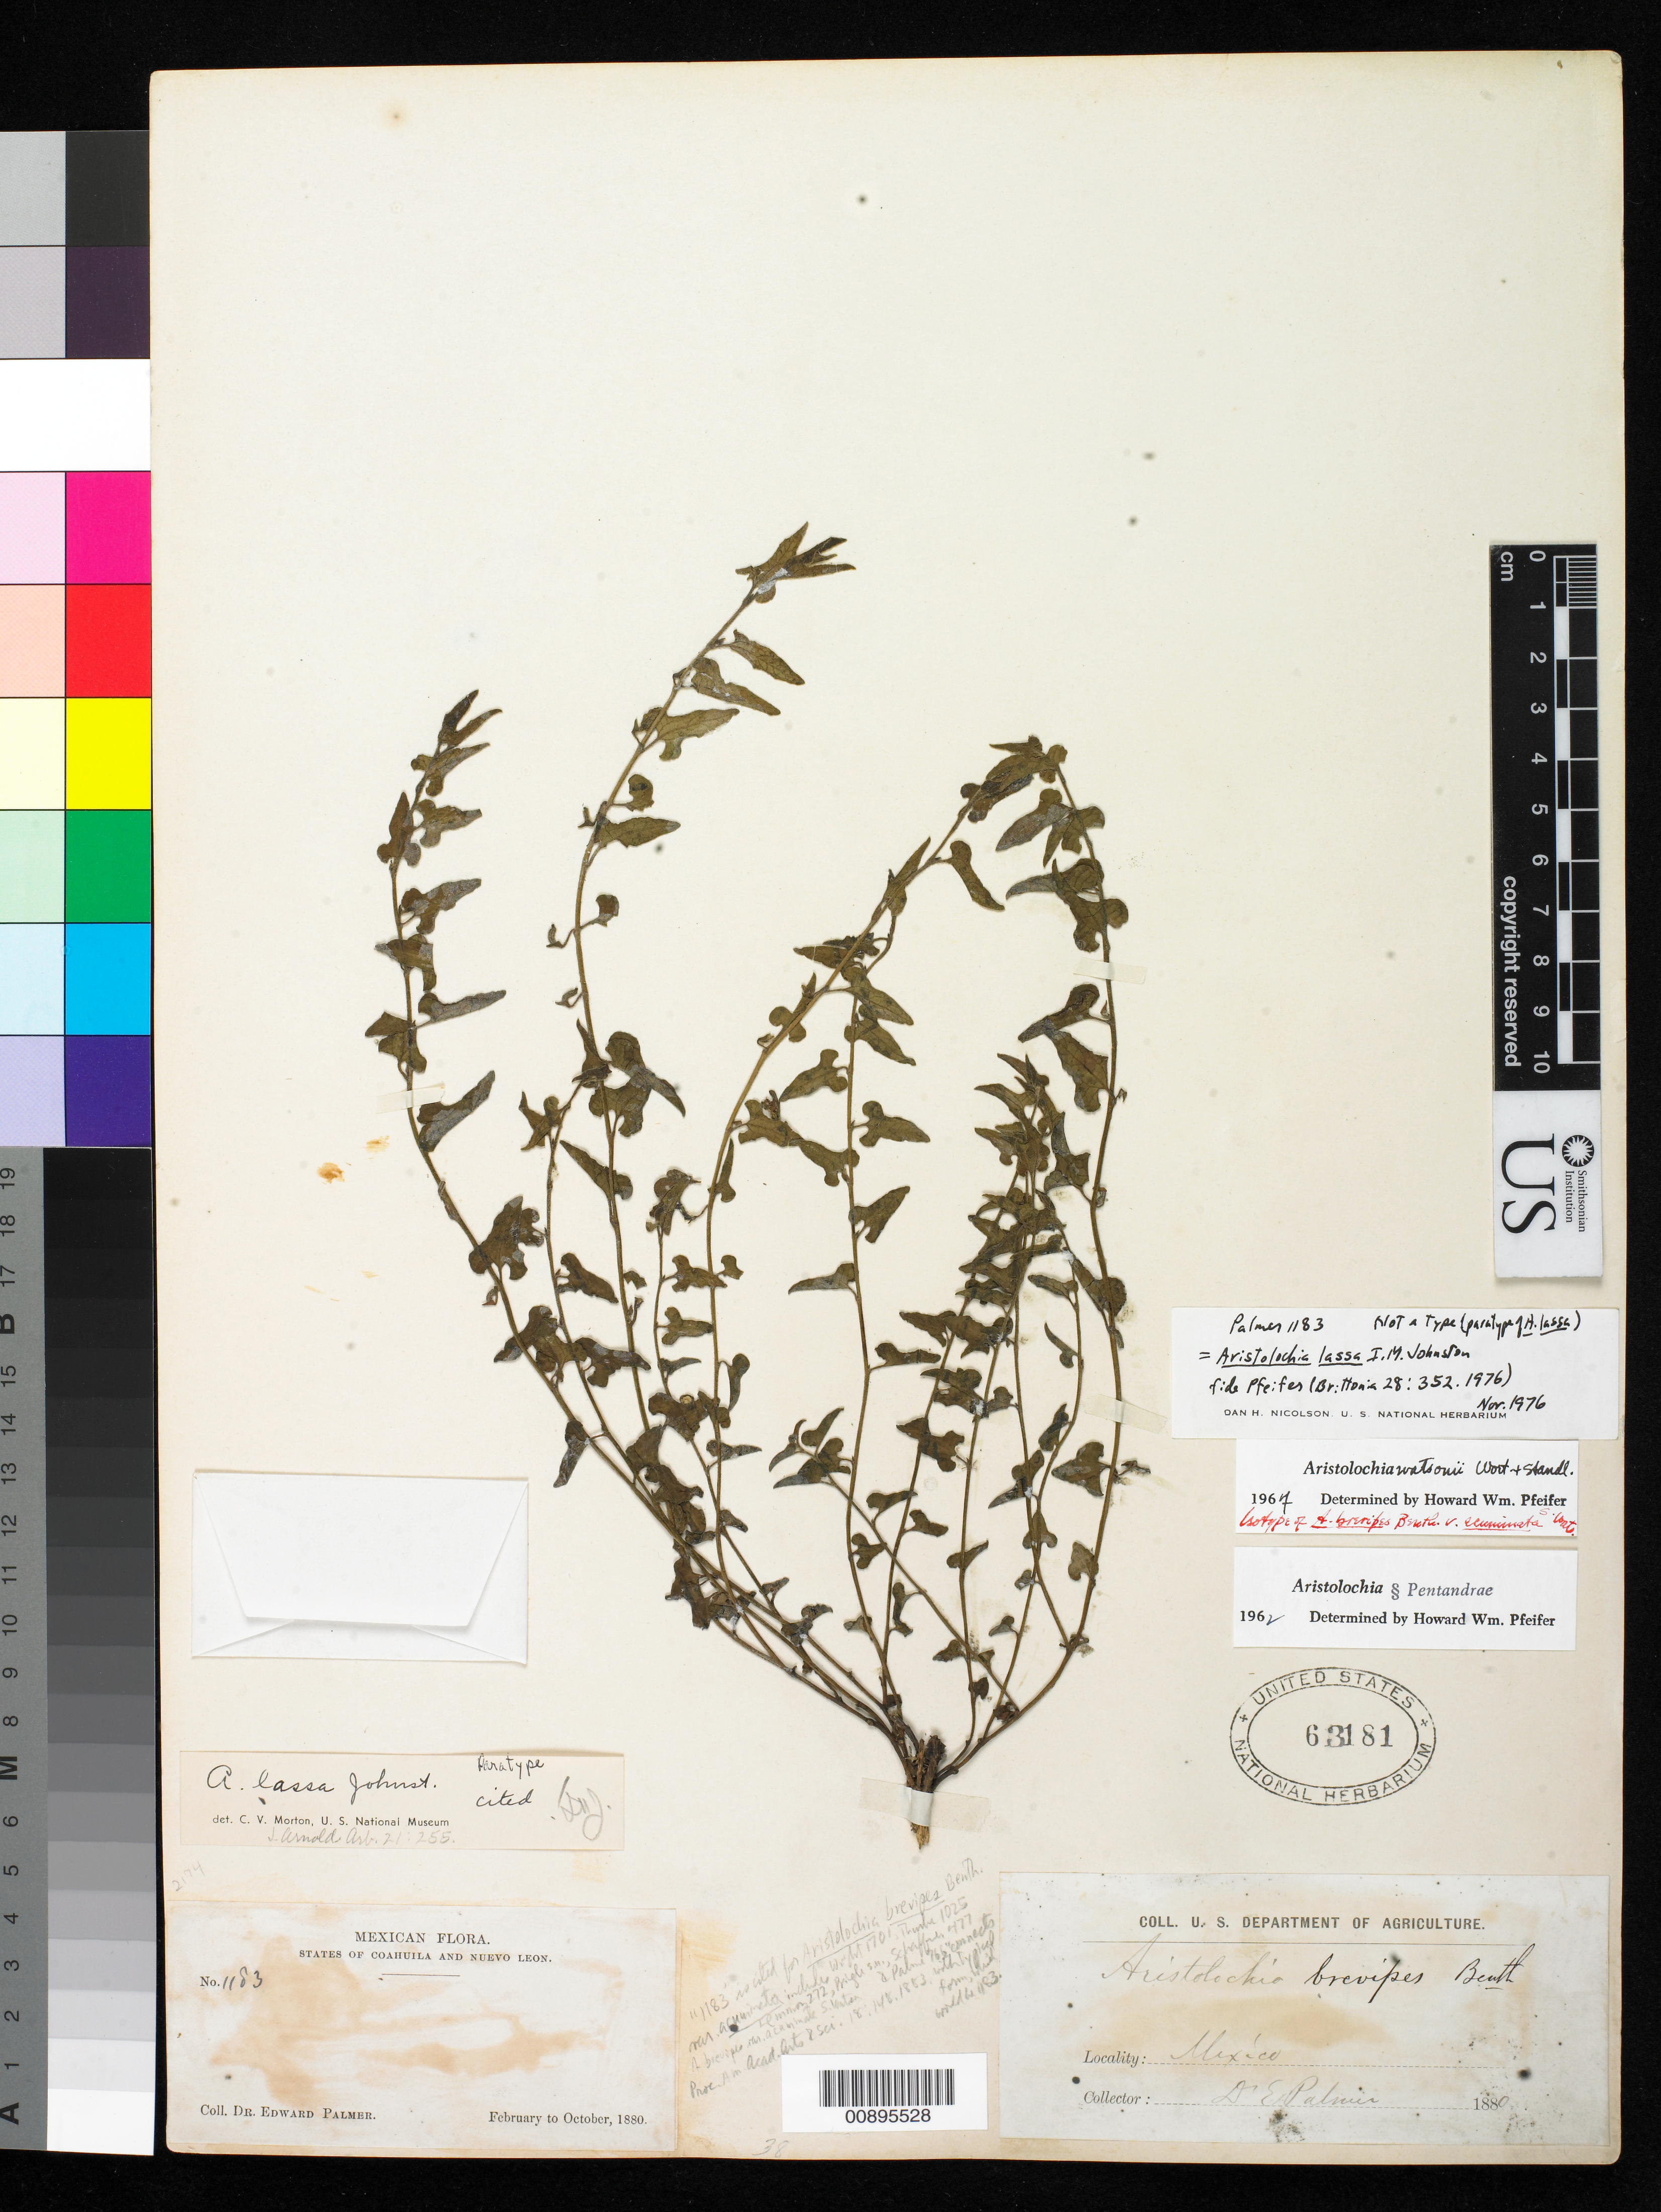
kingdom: Plantae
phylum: Tracheophyta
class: Magnoliopsida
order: Piperales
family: Aristolochiaceae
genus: Aristolochia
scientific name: Aristolochia lassa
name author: I.M. Johnst.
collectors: E. Palmer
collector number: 1183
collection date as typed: Feb 1880 to -- Oct 1880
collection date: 1880-02/1880-10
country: Mexico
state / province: Coahuila / Nuevo León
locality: States of Coahuila and Nuevo León.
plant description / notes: Erroneously annotated as isotype of Aristolochia brevipes var. acuminata S. Watson by Pfeifer (1967), but not cited in the protologue of that taxon and not original material. F\for correction see Pfeifer (Brittonia 28:352.1976) Not a type (Paratype of H. lassa) - Dan H. Nicolson. Other collector no. uncertain.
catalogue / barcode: US 63181